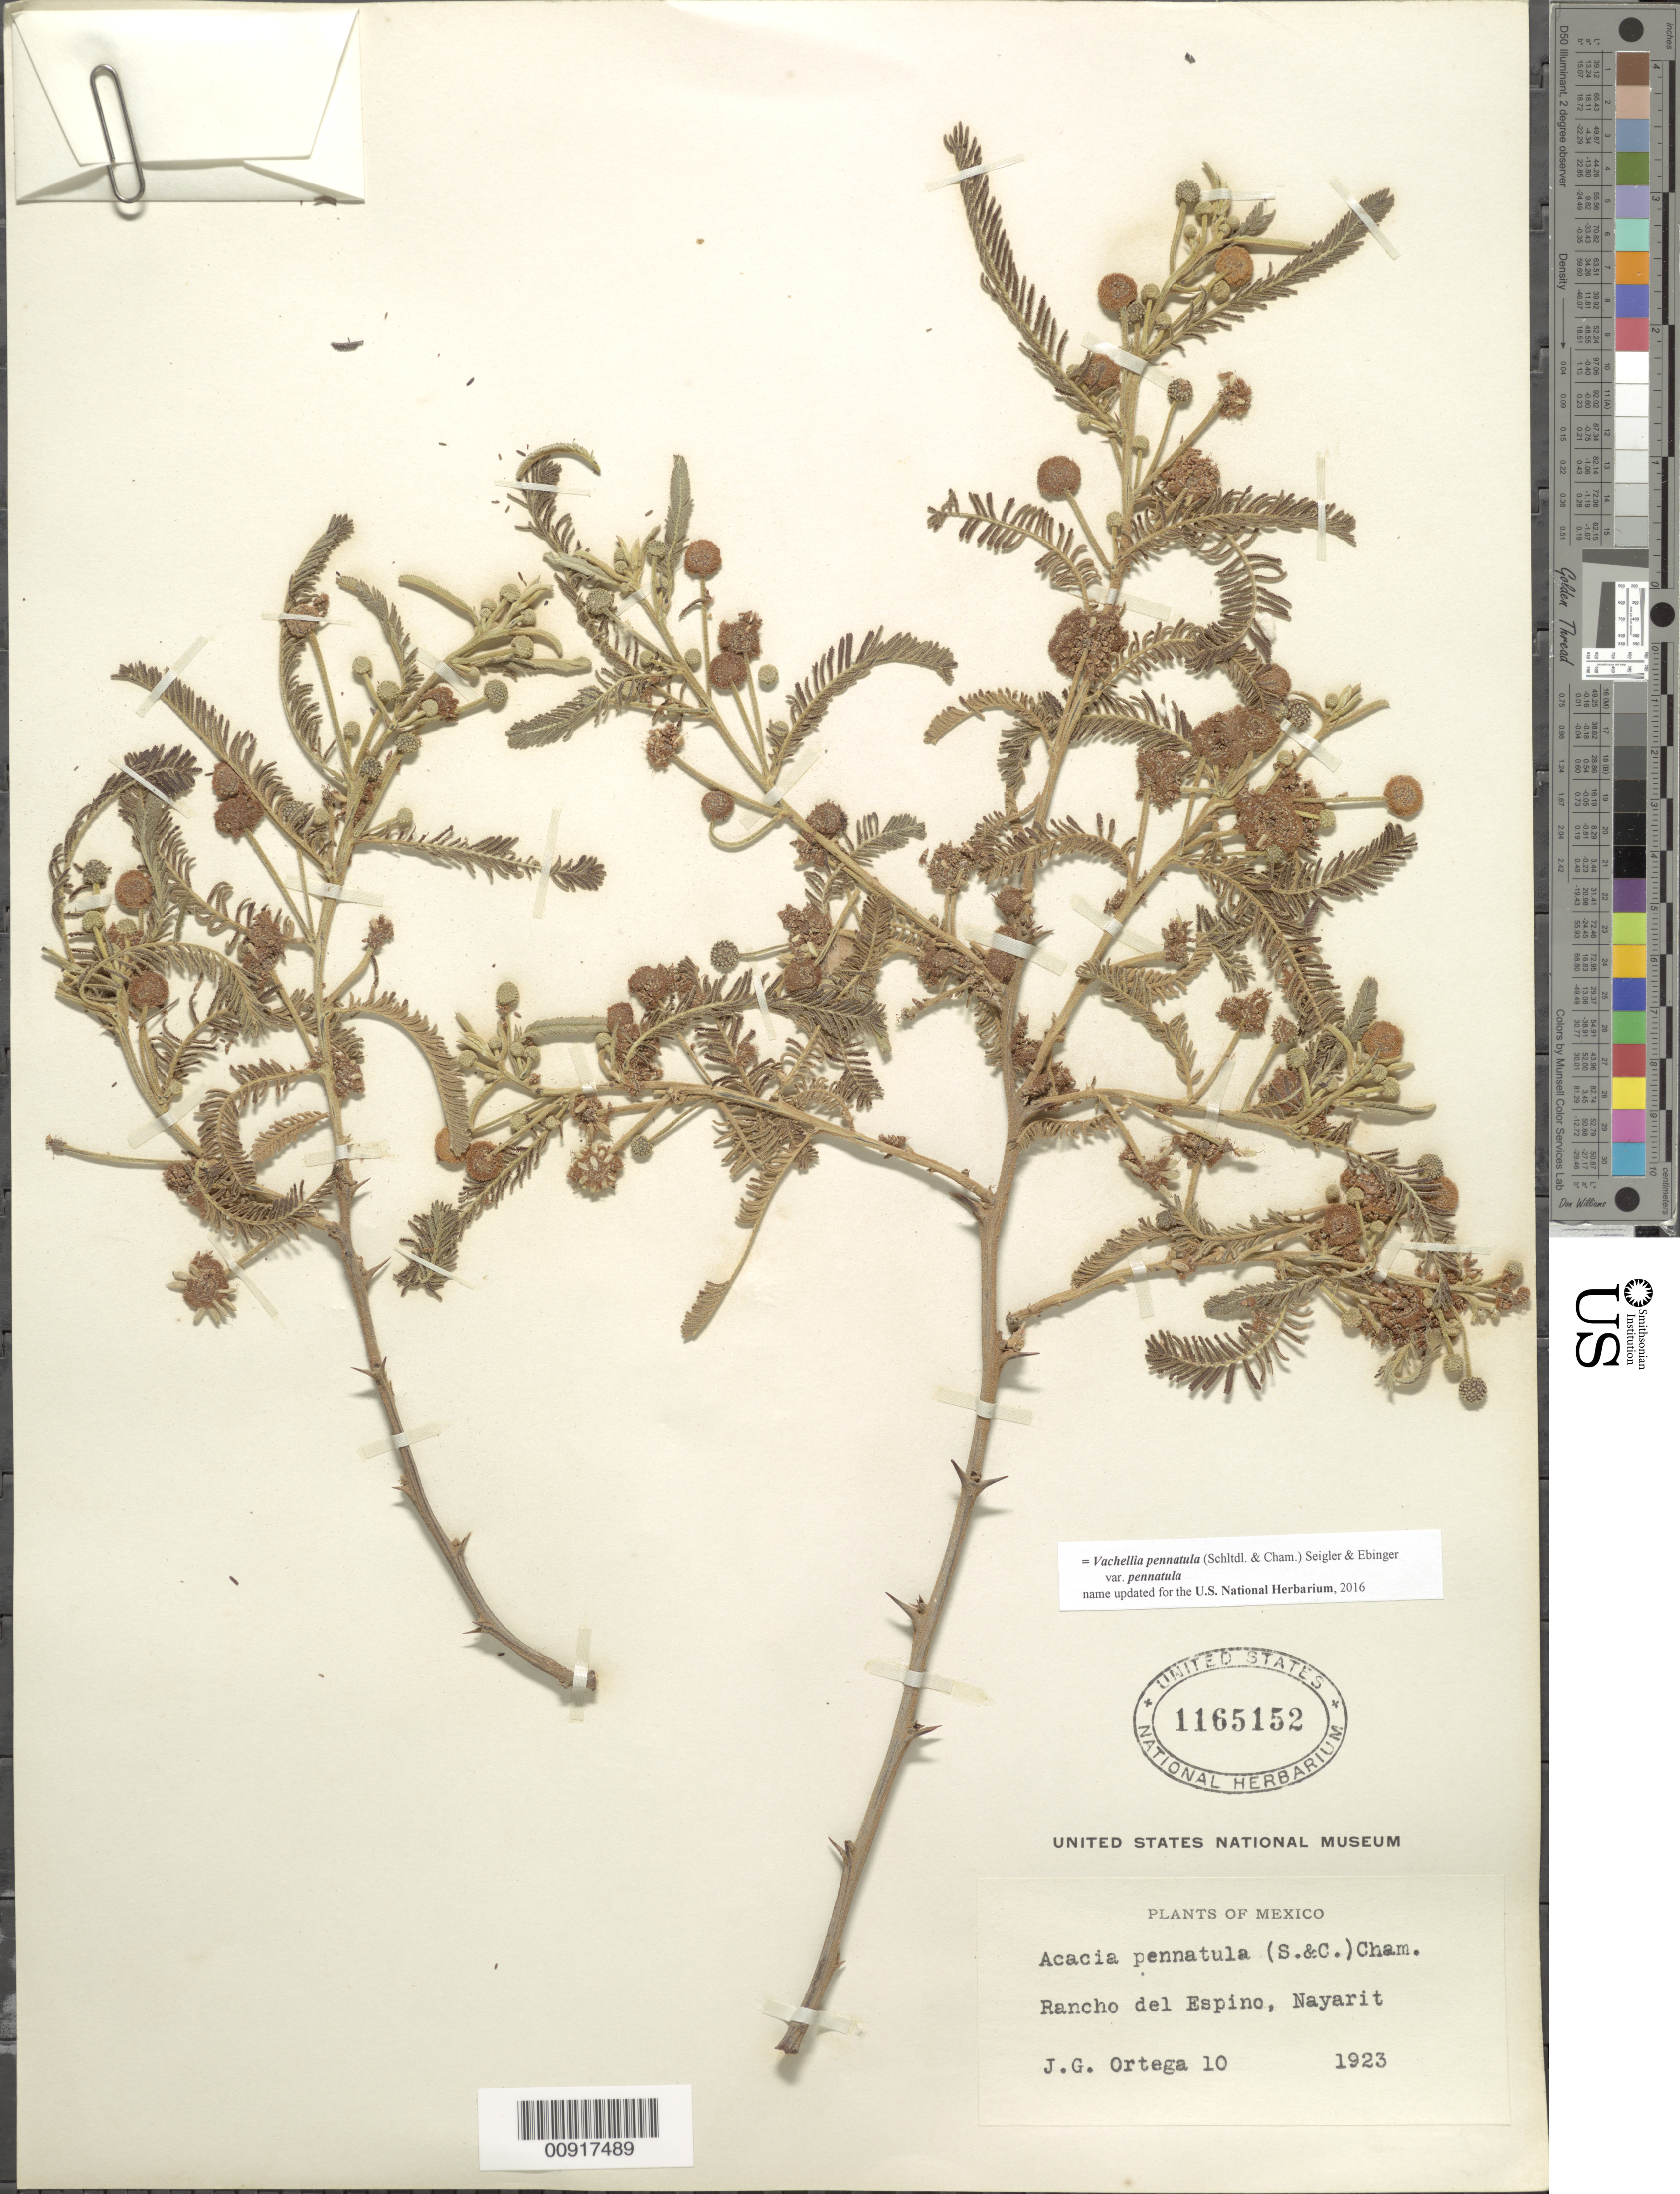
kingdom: Plantae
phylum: Tracheophyta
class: Magnoliopsida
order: Fabales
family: Fabaceae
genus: Vachellia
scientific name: Vachellia pennatula var. pennatula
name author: (Schltdl. & Cham.) Seigler & Ebinger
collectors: J. Ortega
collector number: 10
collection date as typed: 1923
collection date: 1923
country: Mexico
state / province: Nayarit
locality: Rancho del Espino, Nayarit.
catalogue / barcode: US 1165152